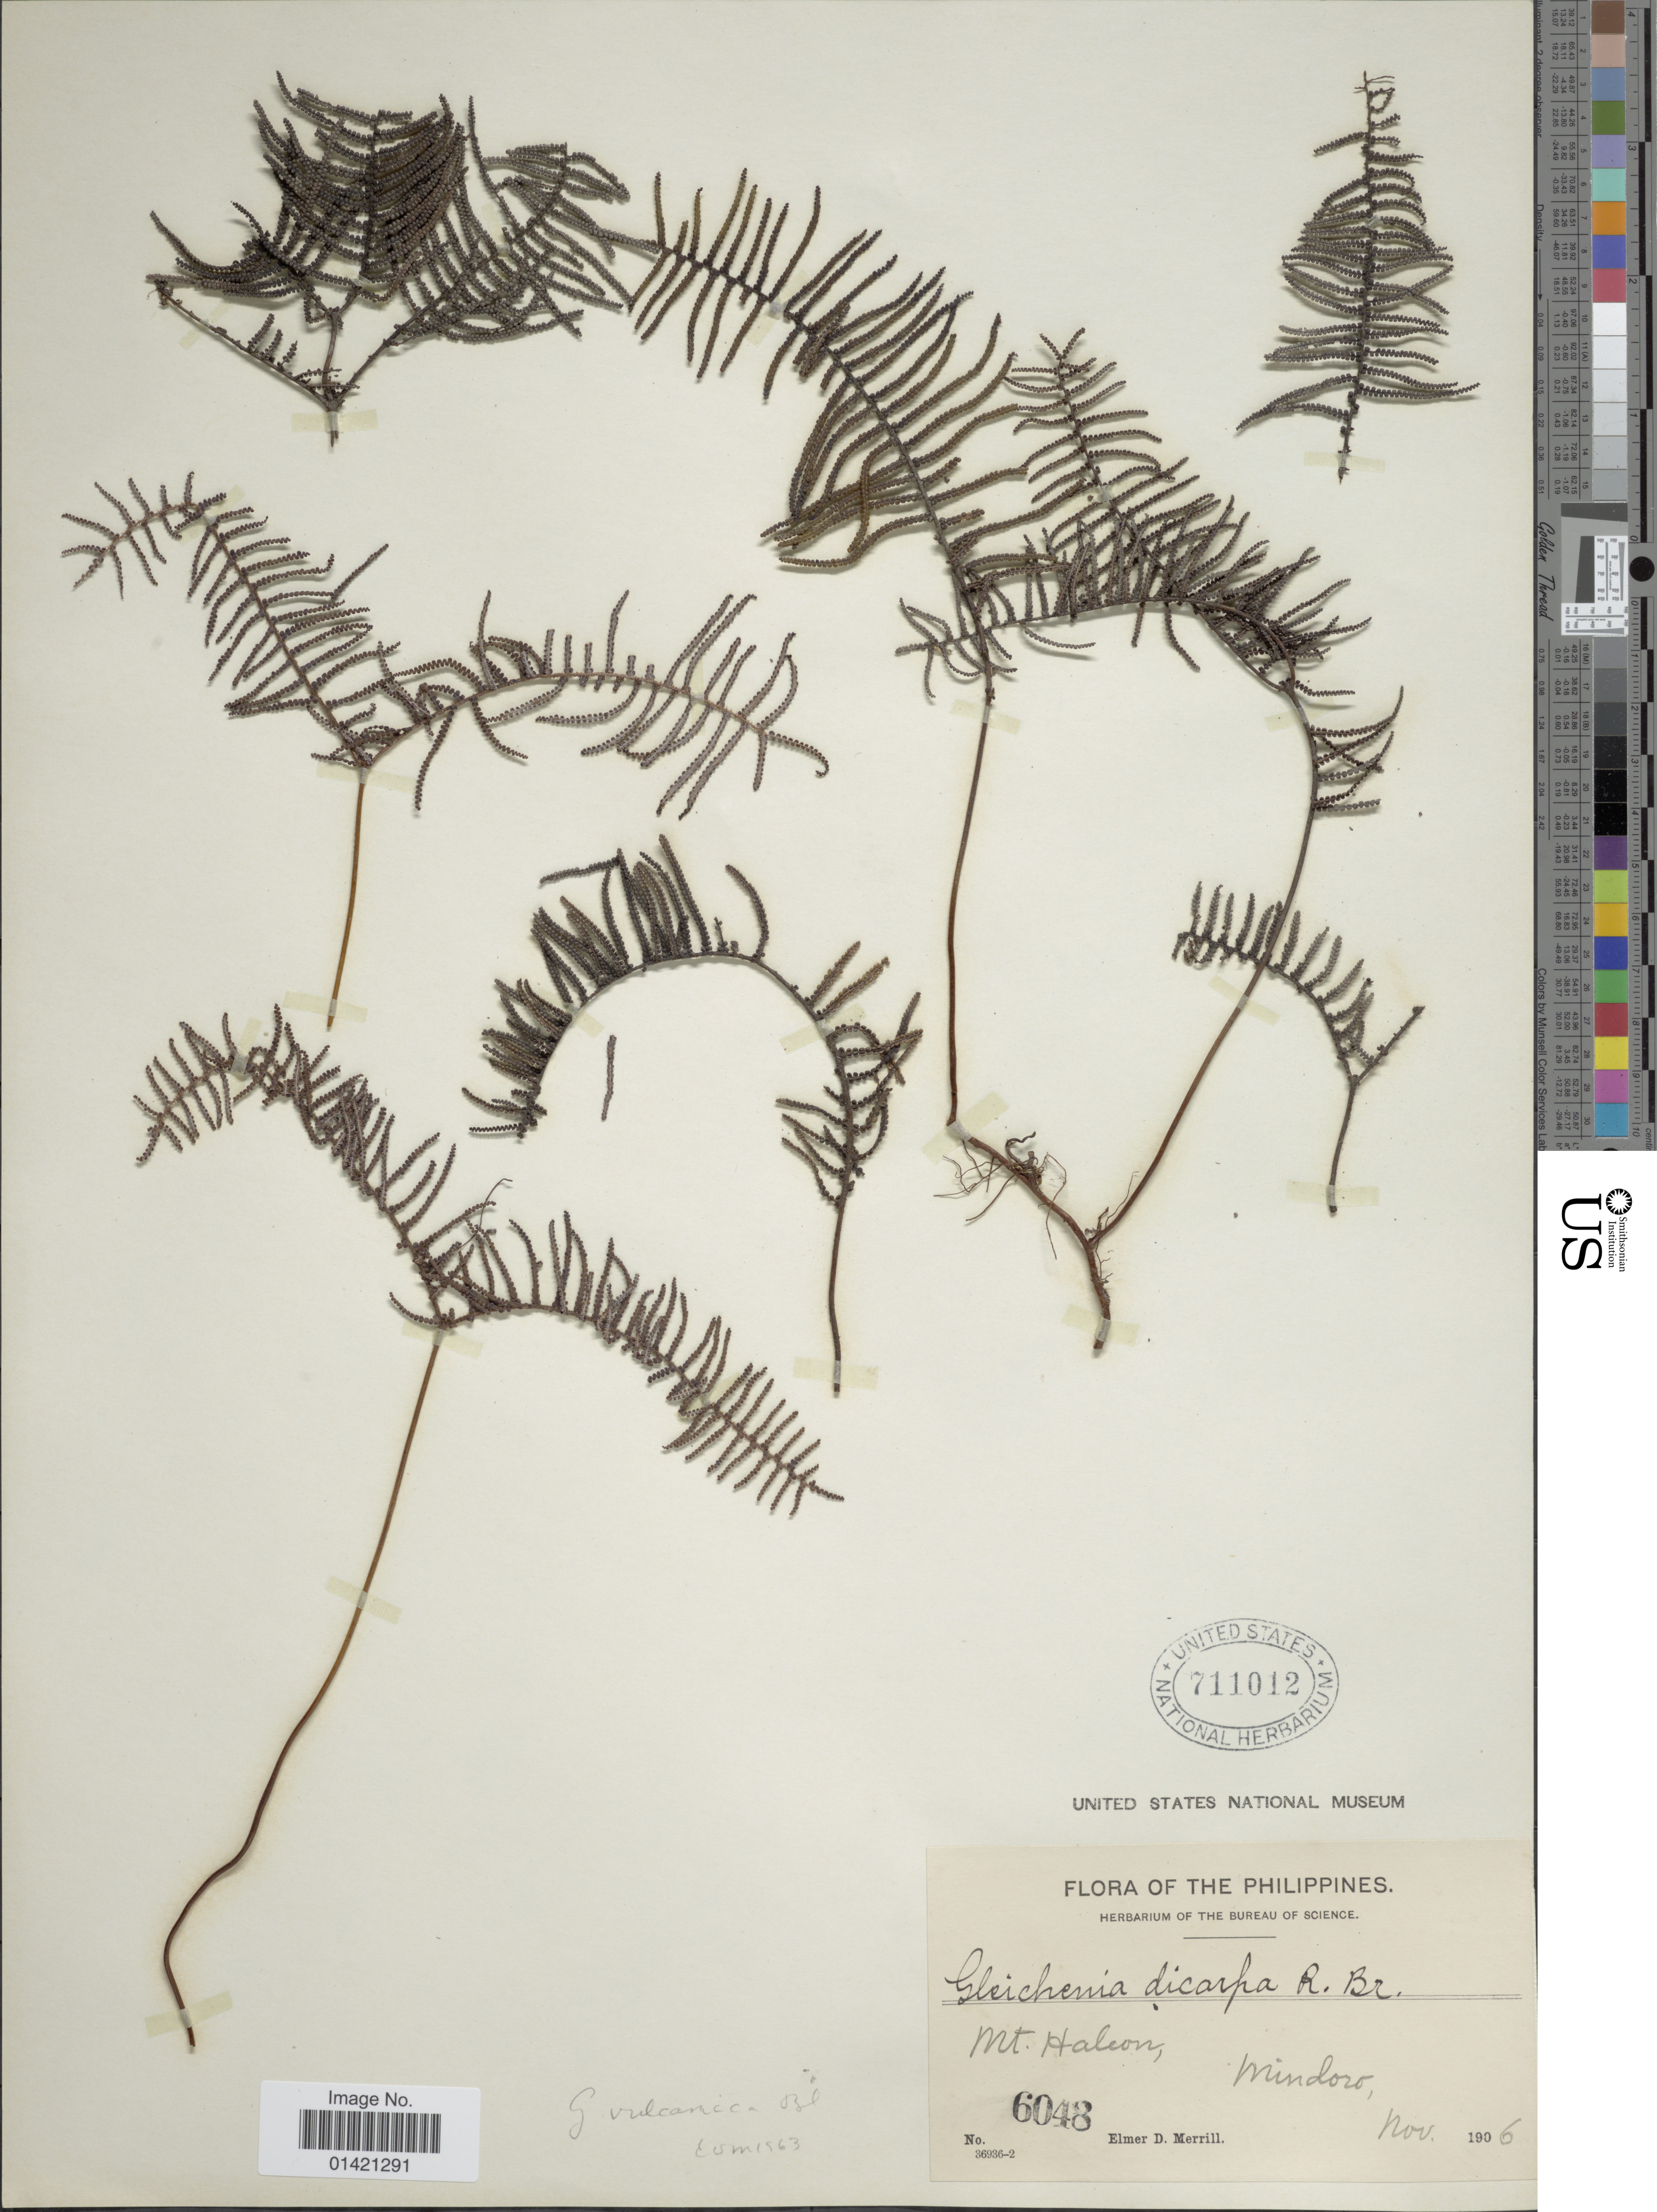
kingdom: Plantae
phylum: Tracheophyta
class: Polypodiopsida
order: Gleicheniales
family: Gleicheniaceae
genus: Gleichenia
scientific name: Gleichenia vulcanica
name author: Blume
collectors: E. D. Merrill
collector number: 6048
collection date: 1906-11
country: Philippines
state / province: Mimaropa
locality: Mt. Haleon, Mindoro.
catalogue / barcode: US 711012